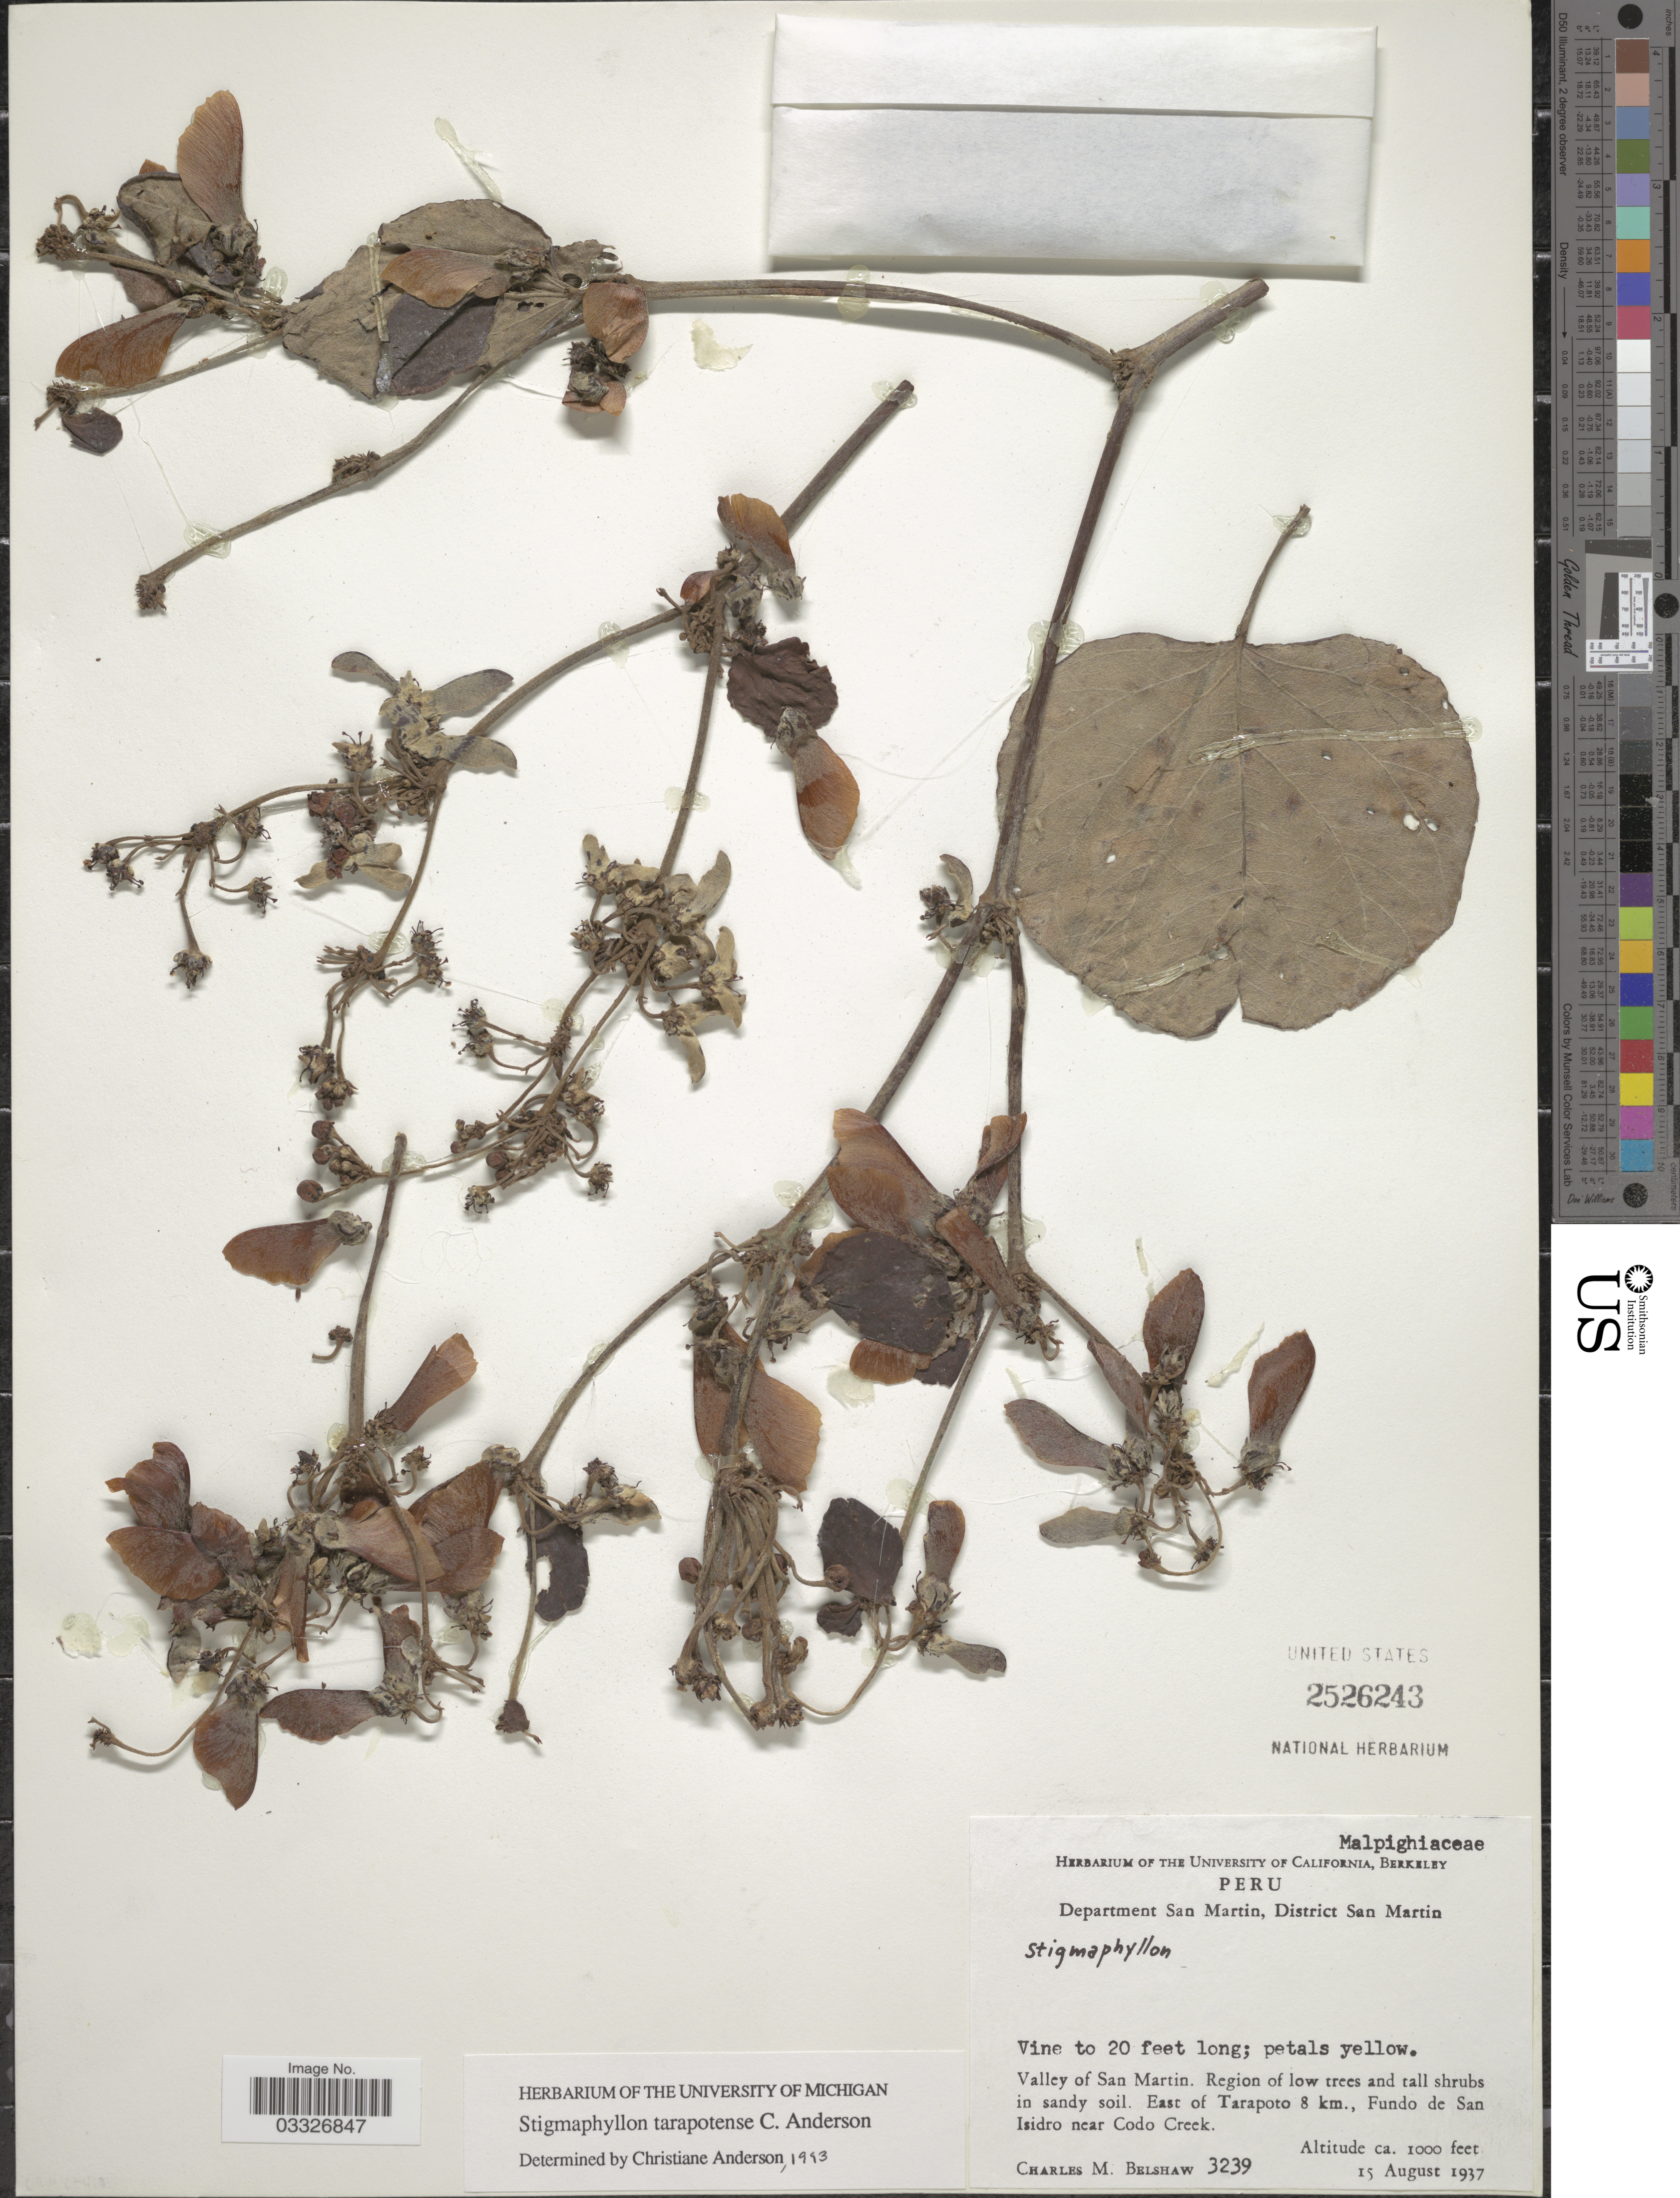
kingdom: Plantae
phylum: Tracheophyta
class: Magnoliopsida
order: Malpighiales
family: Malpighiaceae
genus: Stigmaphyllon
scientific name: Stigmaphyllon tarapotense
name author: C.E. Anderson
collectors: C. Shaw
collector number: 3239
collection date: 1937-08-15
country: Peru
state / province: San Martín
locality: Department San Martin, District San Martin. Valley of San Martin. East of Tarapoto 8 km., Fundo de San Isidro near Codo Creek.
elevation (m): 305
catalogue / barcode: US 2526243